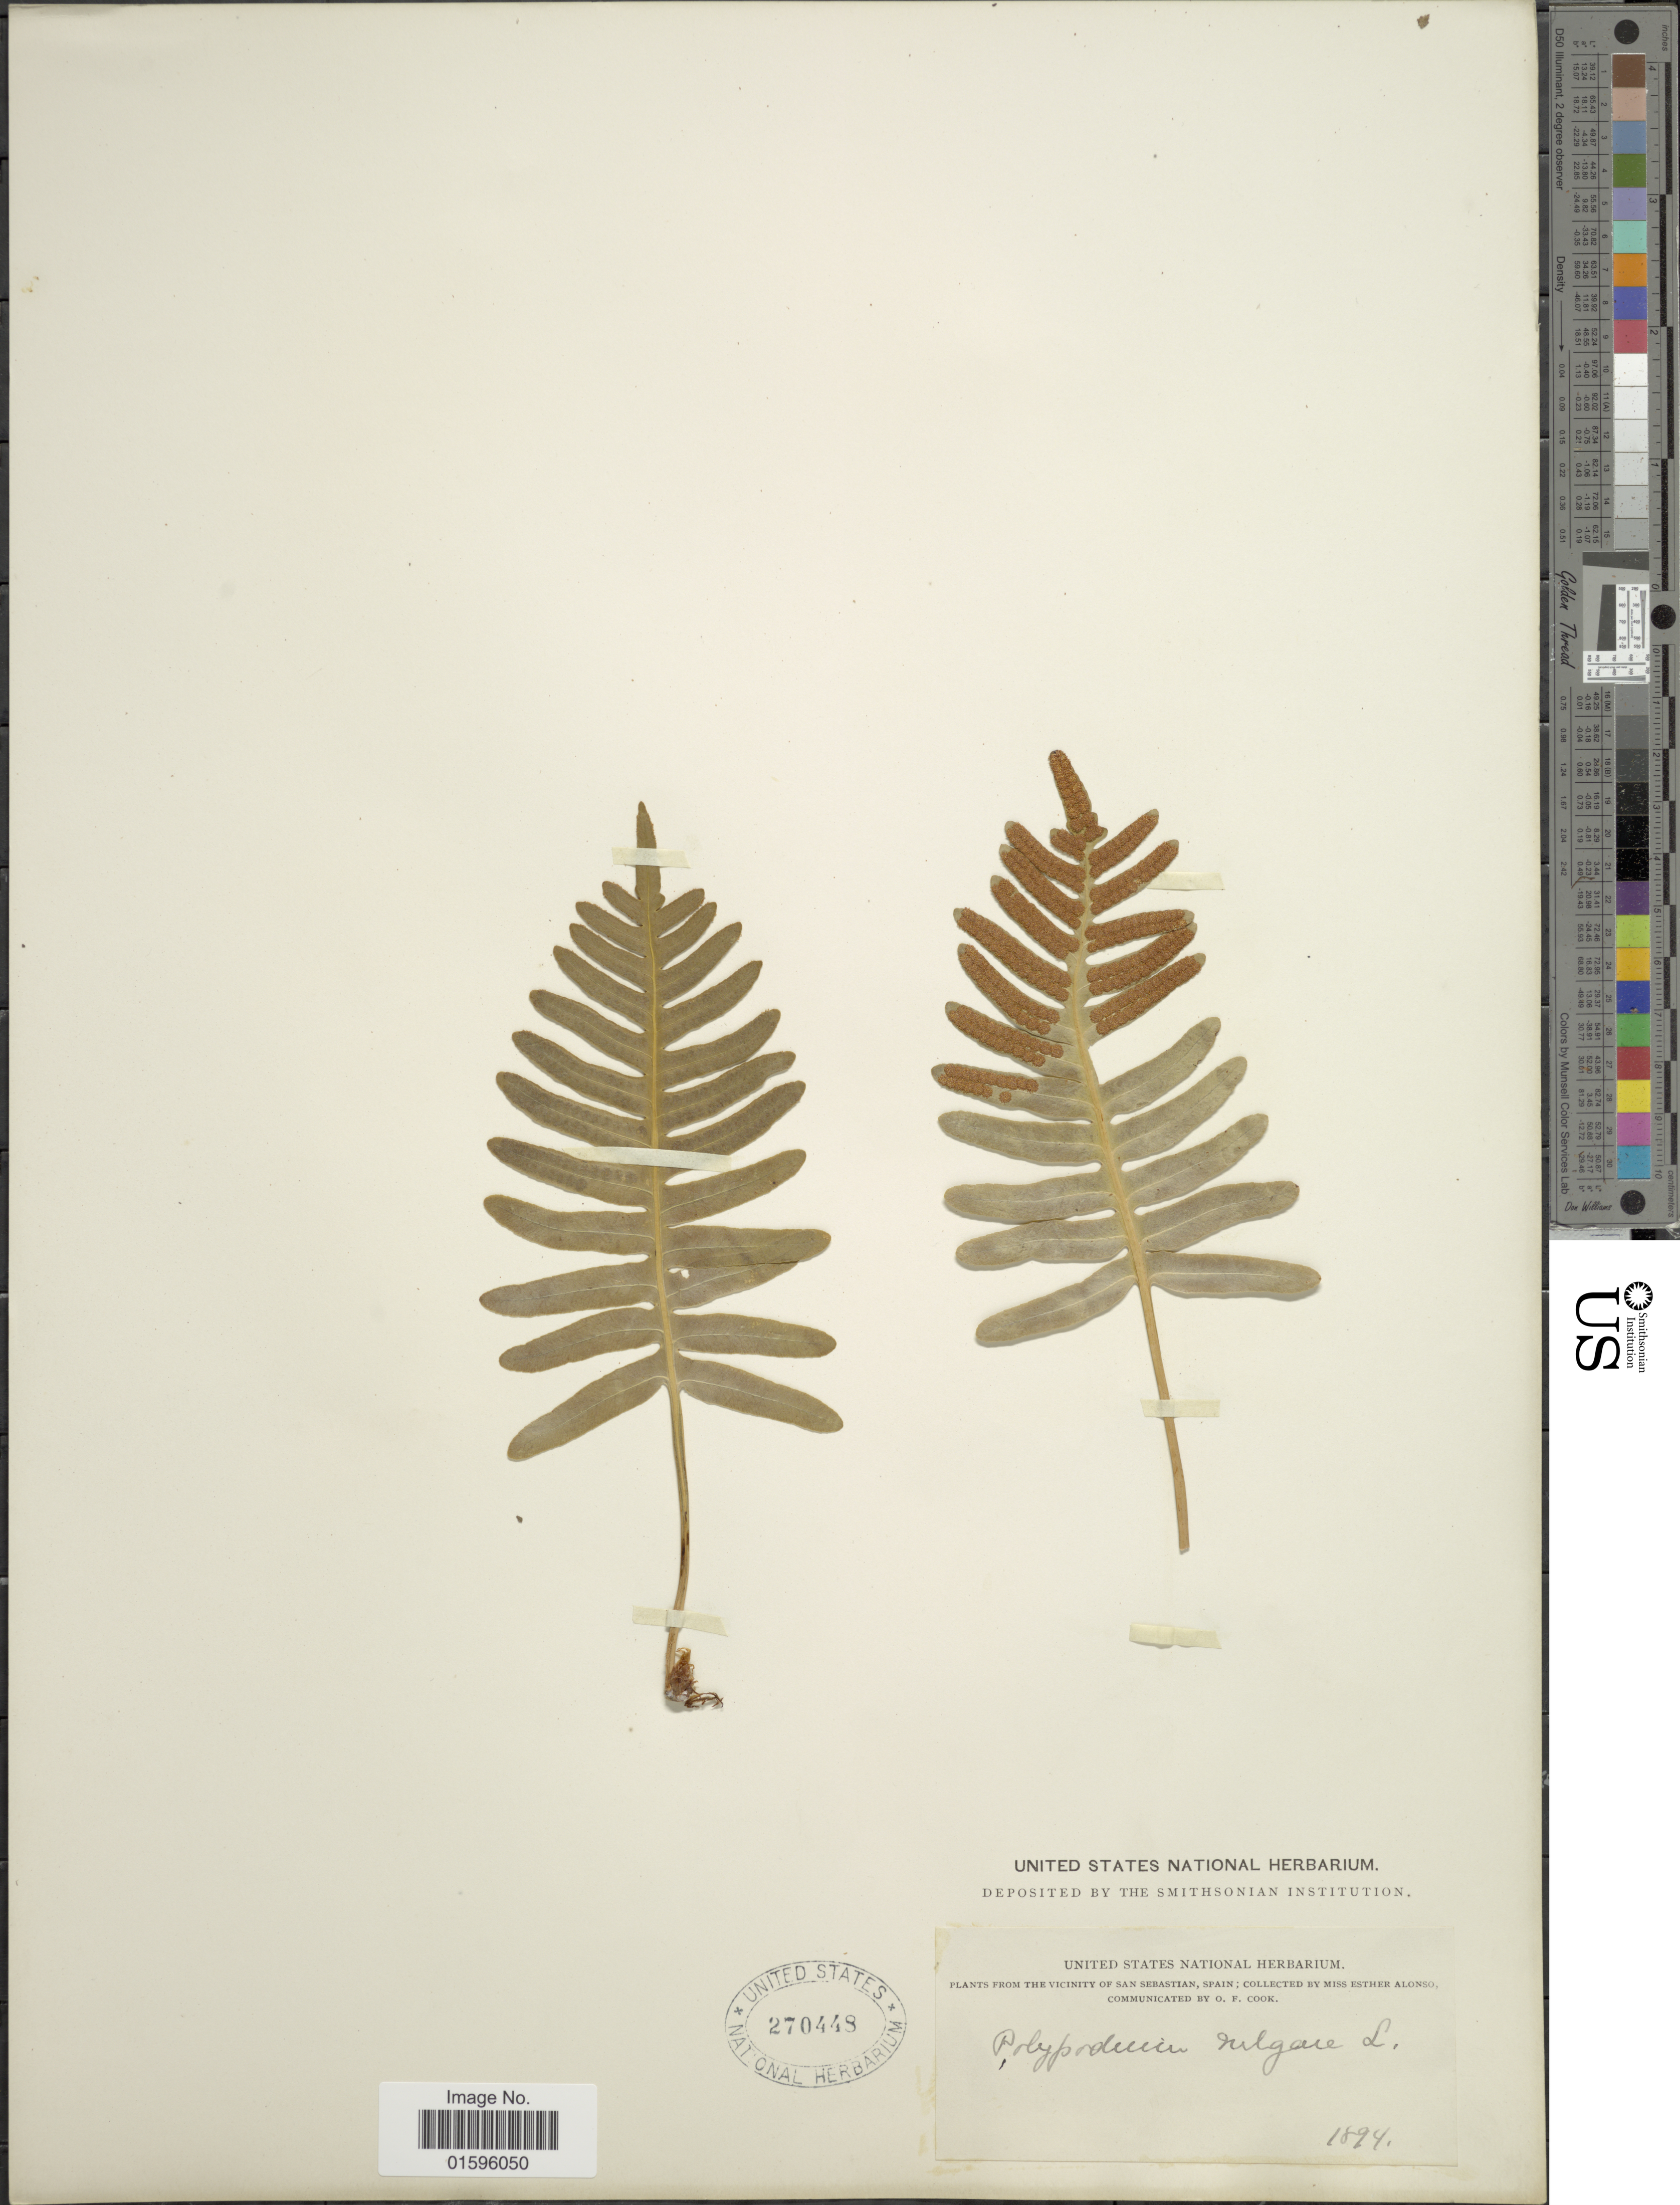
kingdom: Plantae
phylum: Tracheophyta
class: Polypodiopsida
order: Polypodiales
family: Polypodiaceae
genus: Polypodium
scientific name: Polypodium vulgare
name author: L.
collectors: E. Alonso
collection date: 1894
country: Spain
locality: Vicinity of San Sebastian, Spain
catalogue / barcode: US 270448